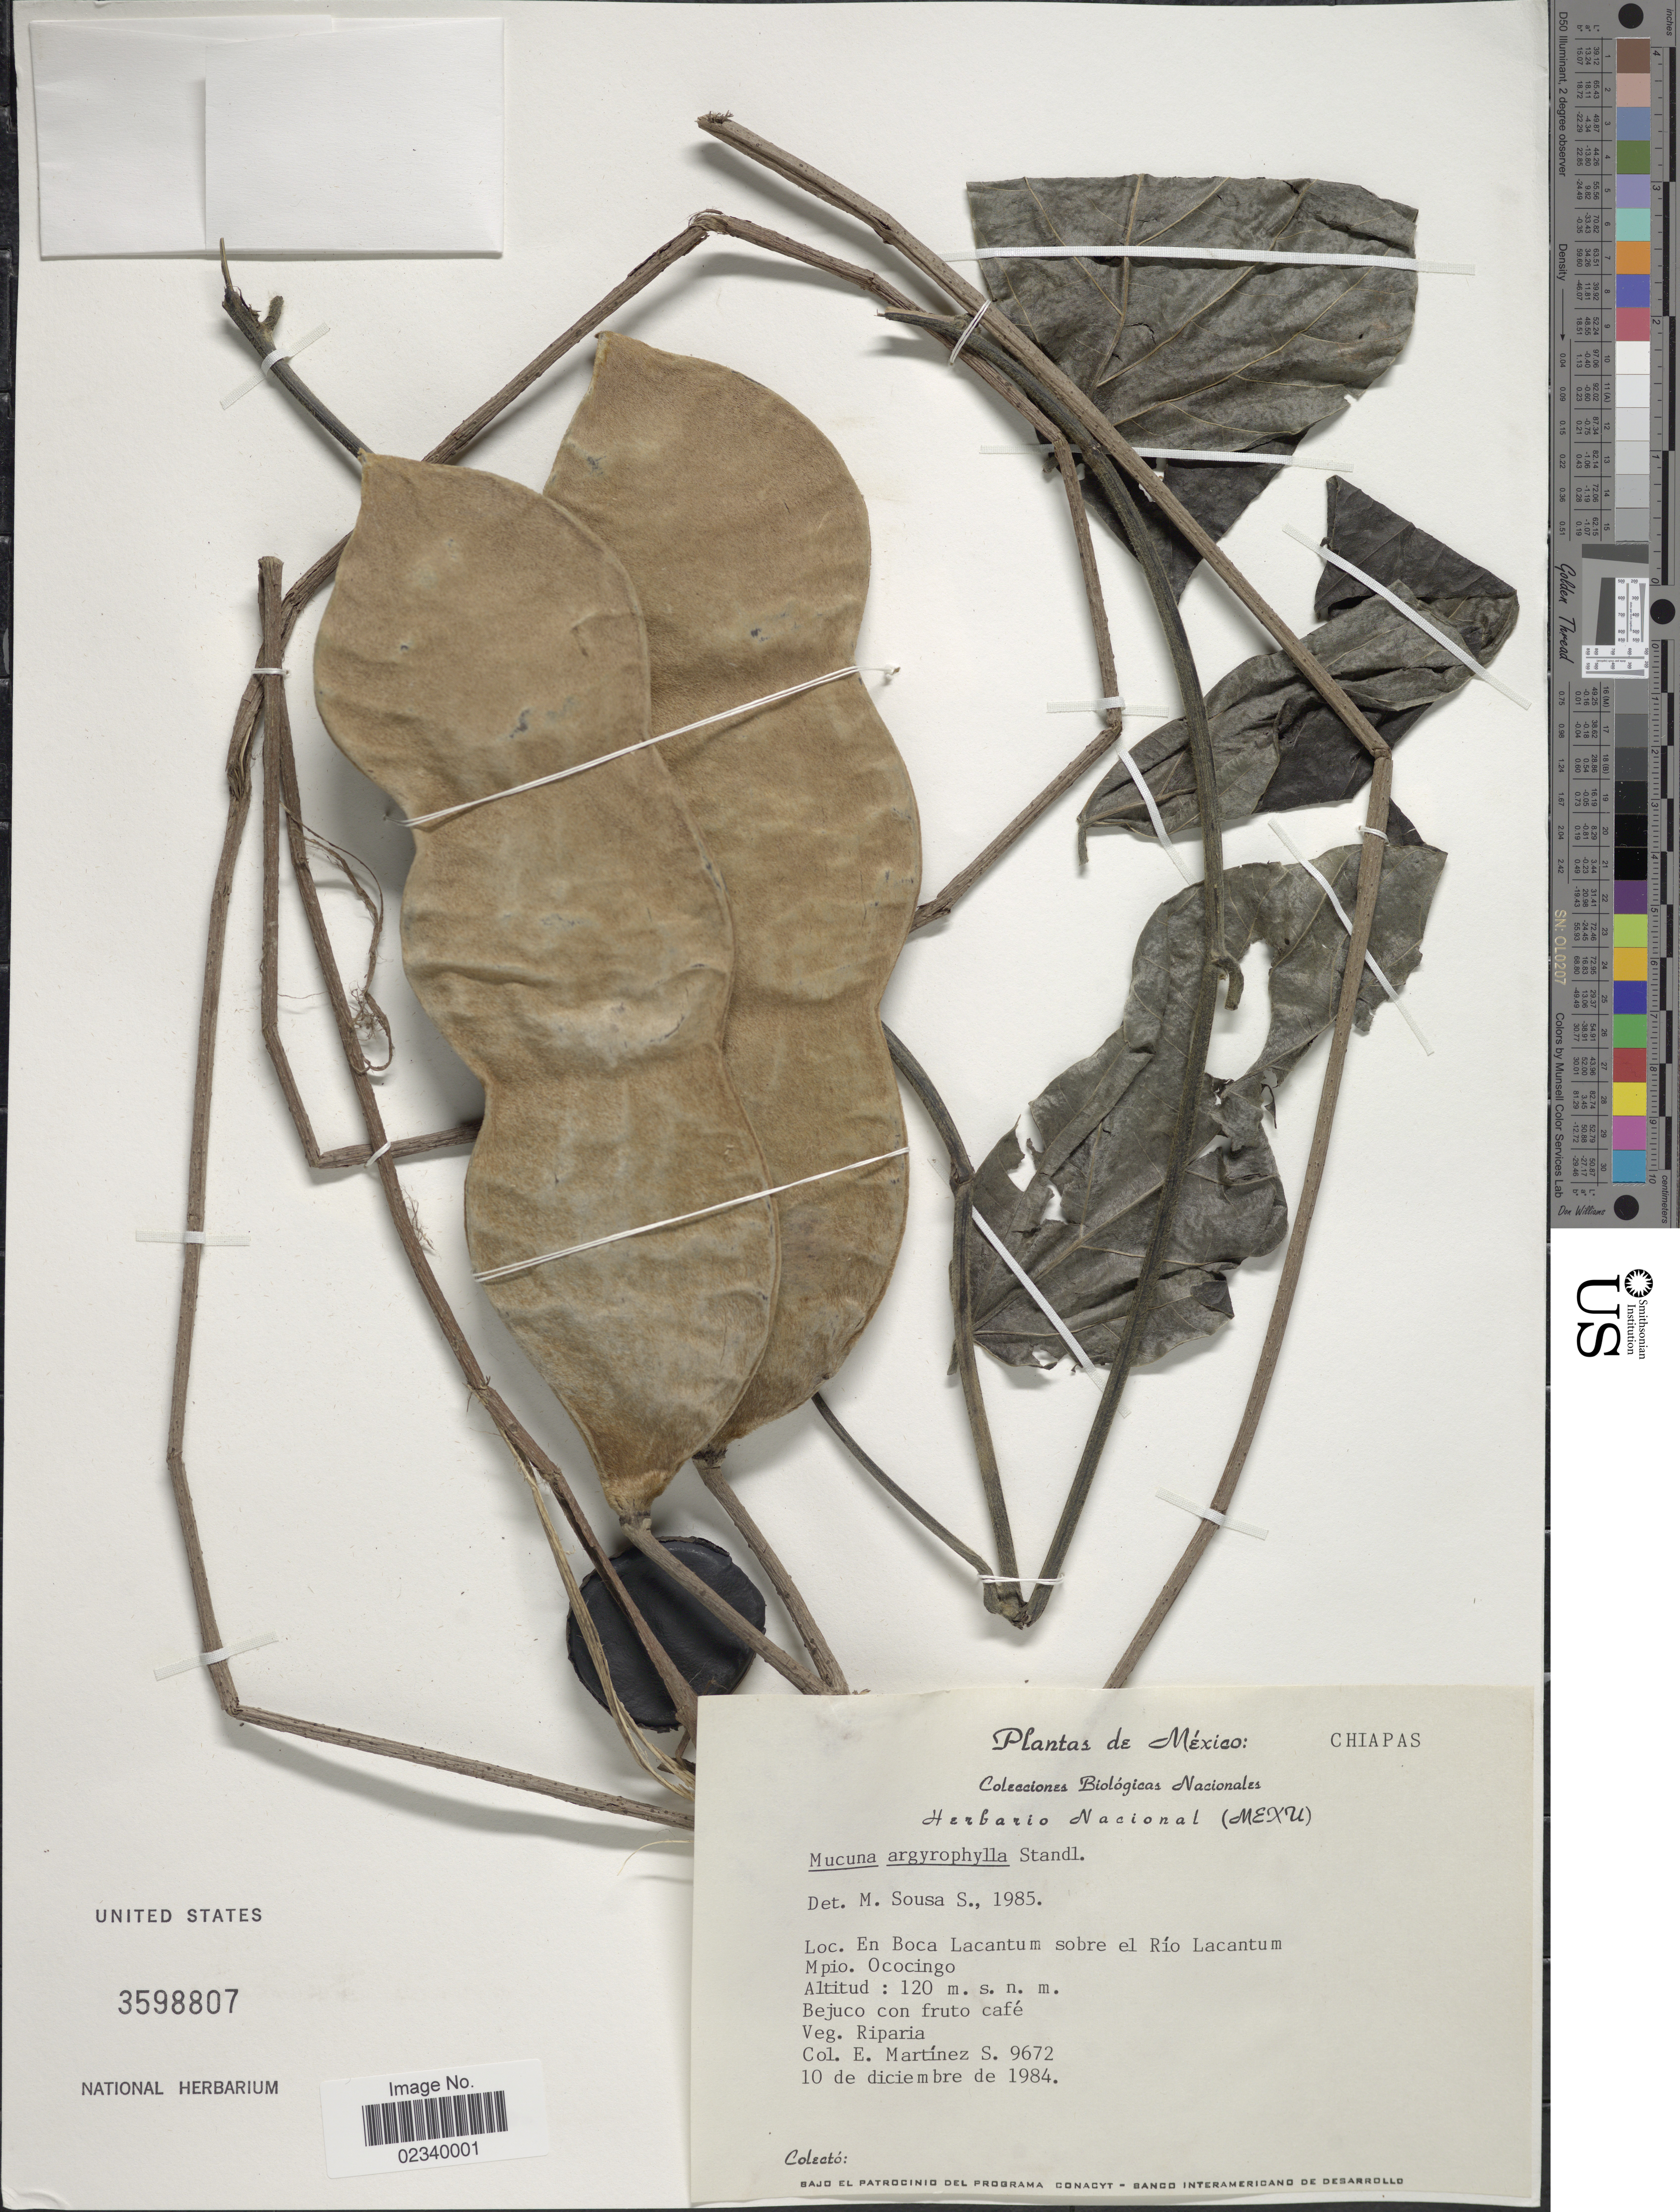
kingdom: Plantae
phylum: Tracheophyta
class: Magnoliopsida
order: Fabales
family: Fabaceae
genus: Mucuna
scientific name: Mucuna argyrophylla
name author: Standl.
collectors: E. M. Martínez S.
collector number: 9672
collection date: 1984-12-10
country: Mexico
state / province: Chiapas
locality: En Boca Lacantum sobre el Río Lacantum, Mpio Ococingo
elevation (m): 120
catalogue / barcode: US 3598807